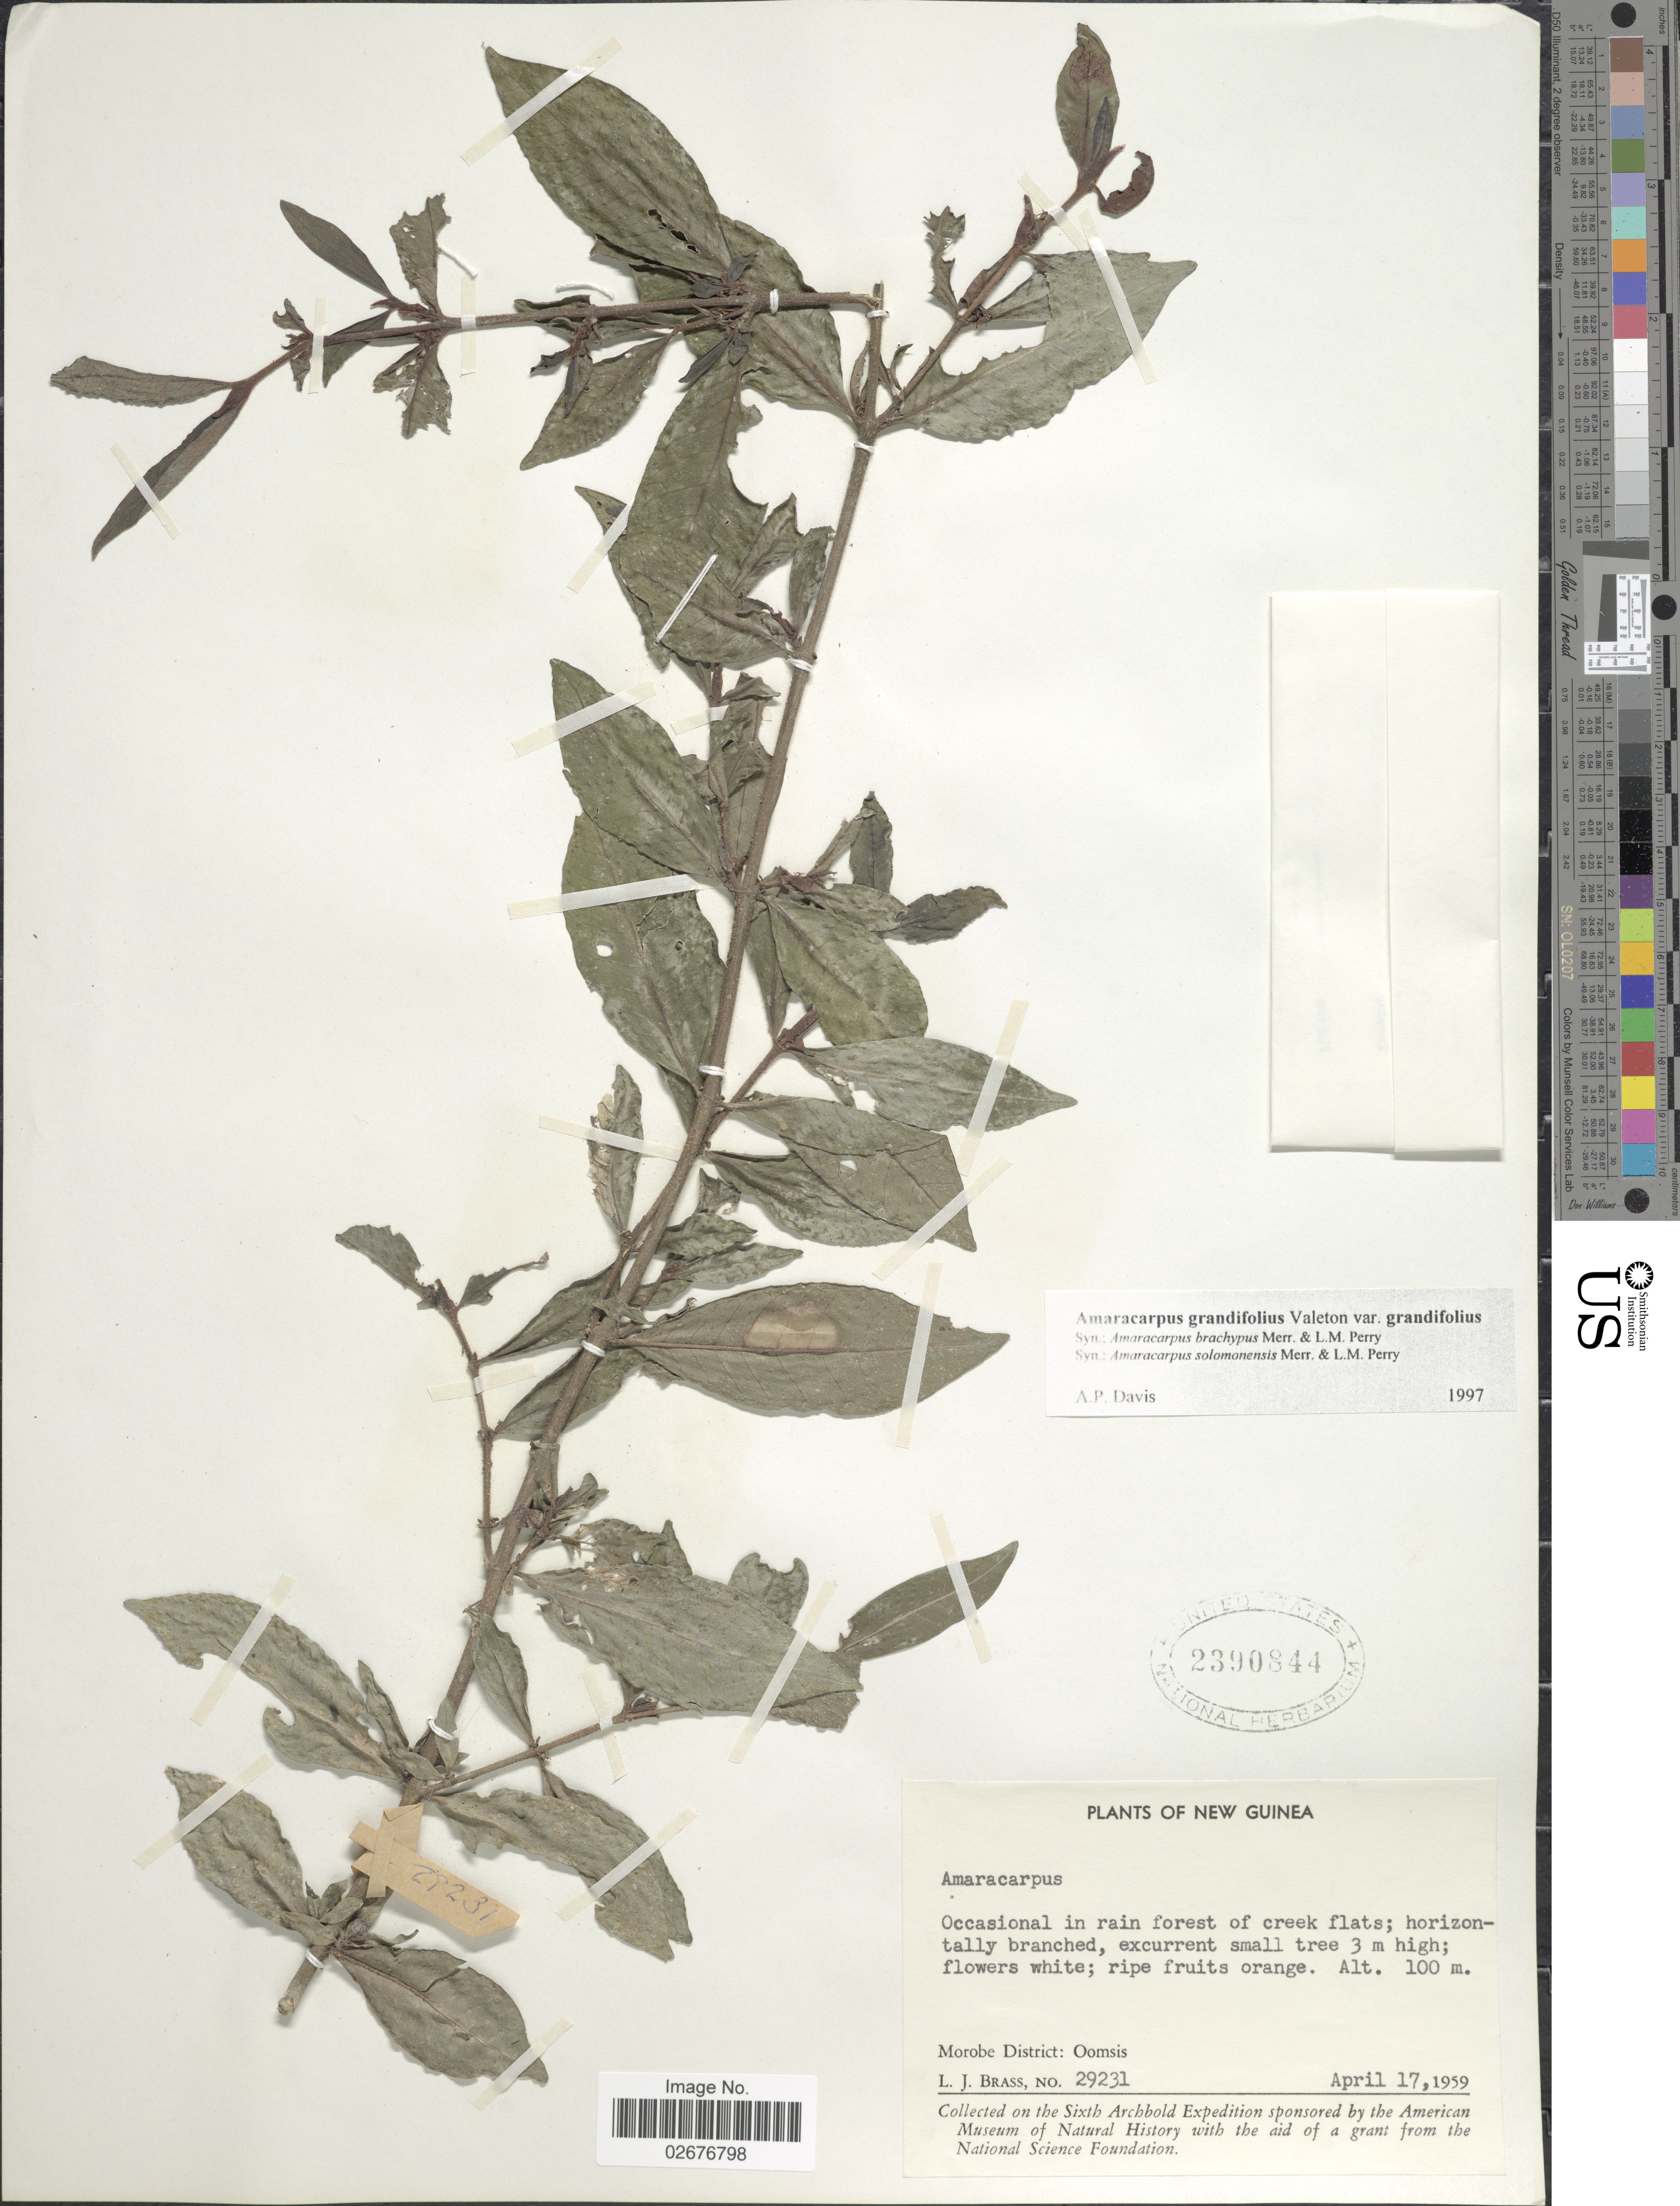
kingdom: Plantae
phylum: Tracheophyta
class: Magnoliopsida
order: Gentianales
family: Rubiaceae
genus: Amaracarpus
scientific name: Amaracarpus grandifolius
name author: Valeton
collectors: L. J. Brass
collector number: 29231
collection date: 1959-04-17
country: Papua New Guinea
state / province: Morobe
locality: New Guinea, Oomsis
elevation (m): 100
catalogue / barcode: US 2390844